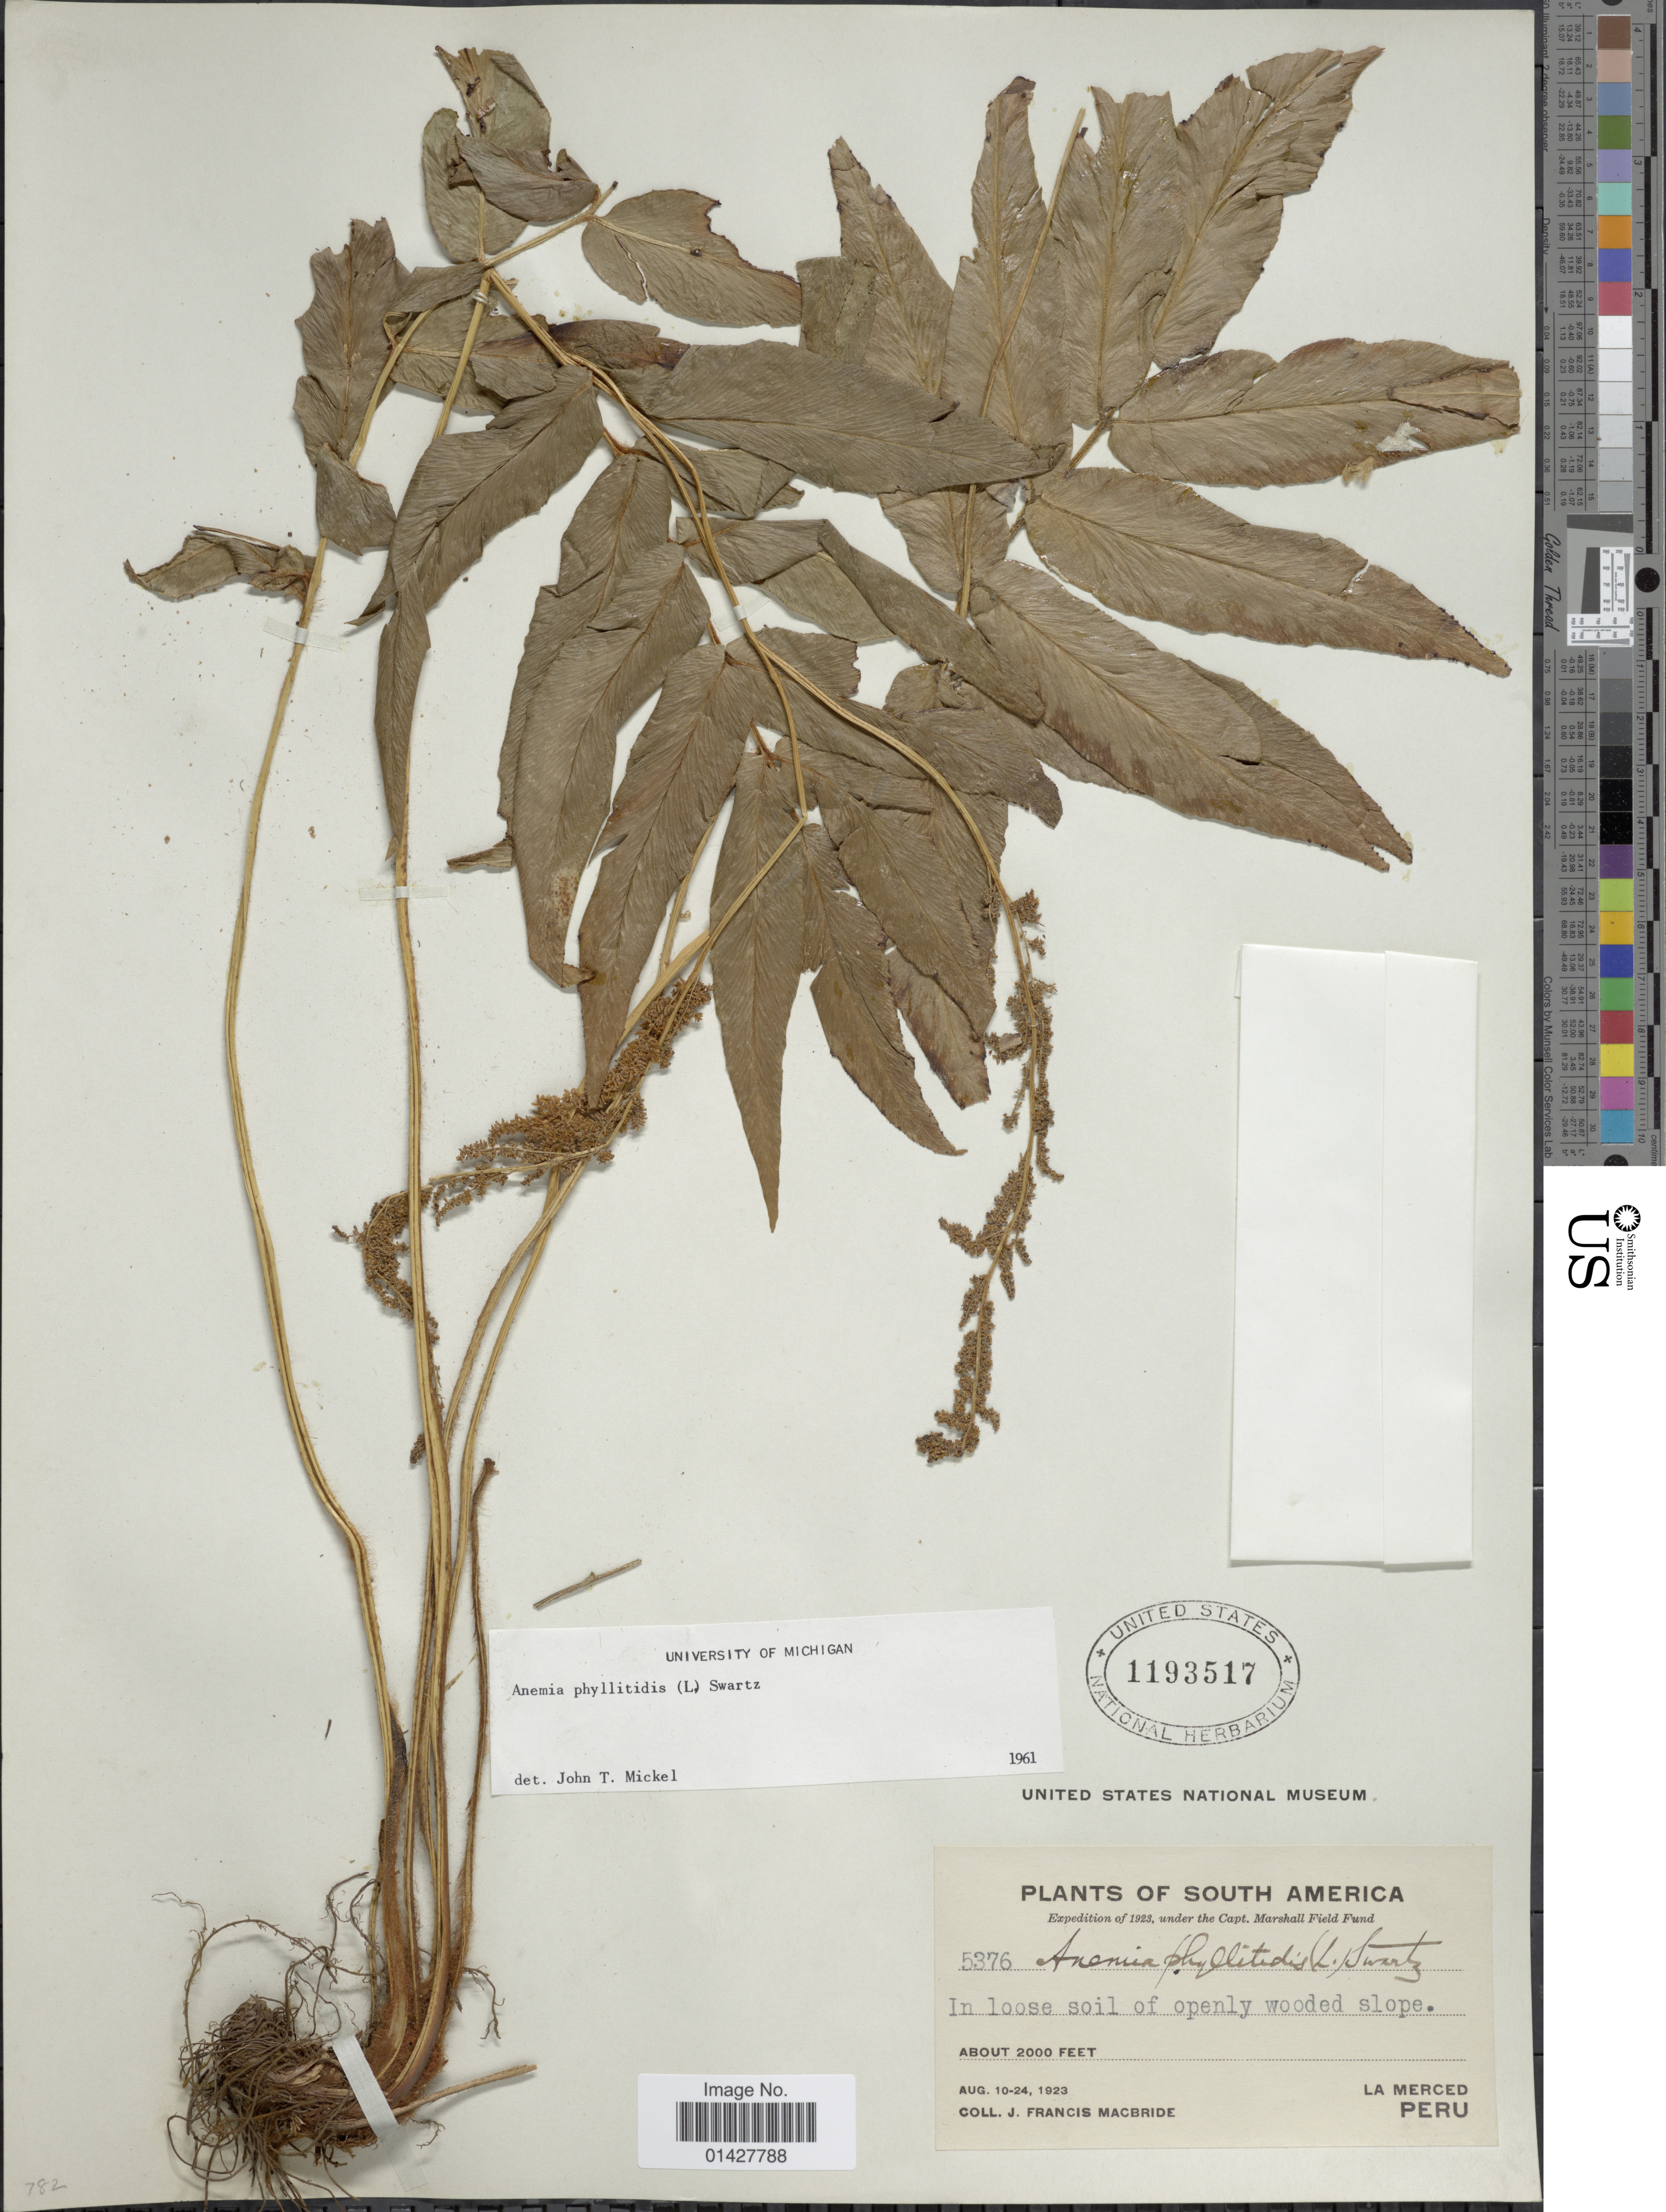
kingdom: Plantae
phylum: Tracheophyta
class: Polypodiopsida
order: Schizaeales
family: Anemiaceae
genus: Anemia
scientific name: Anemia phyllitidis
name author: (L.) Sw.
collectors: J. F. Macbride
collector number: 5376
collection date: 1923-08-10/1923-08-24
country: Peru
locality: In loose soil of openly woodes slope, La Merced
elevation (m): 610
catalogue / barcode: US 1193517